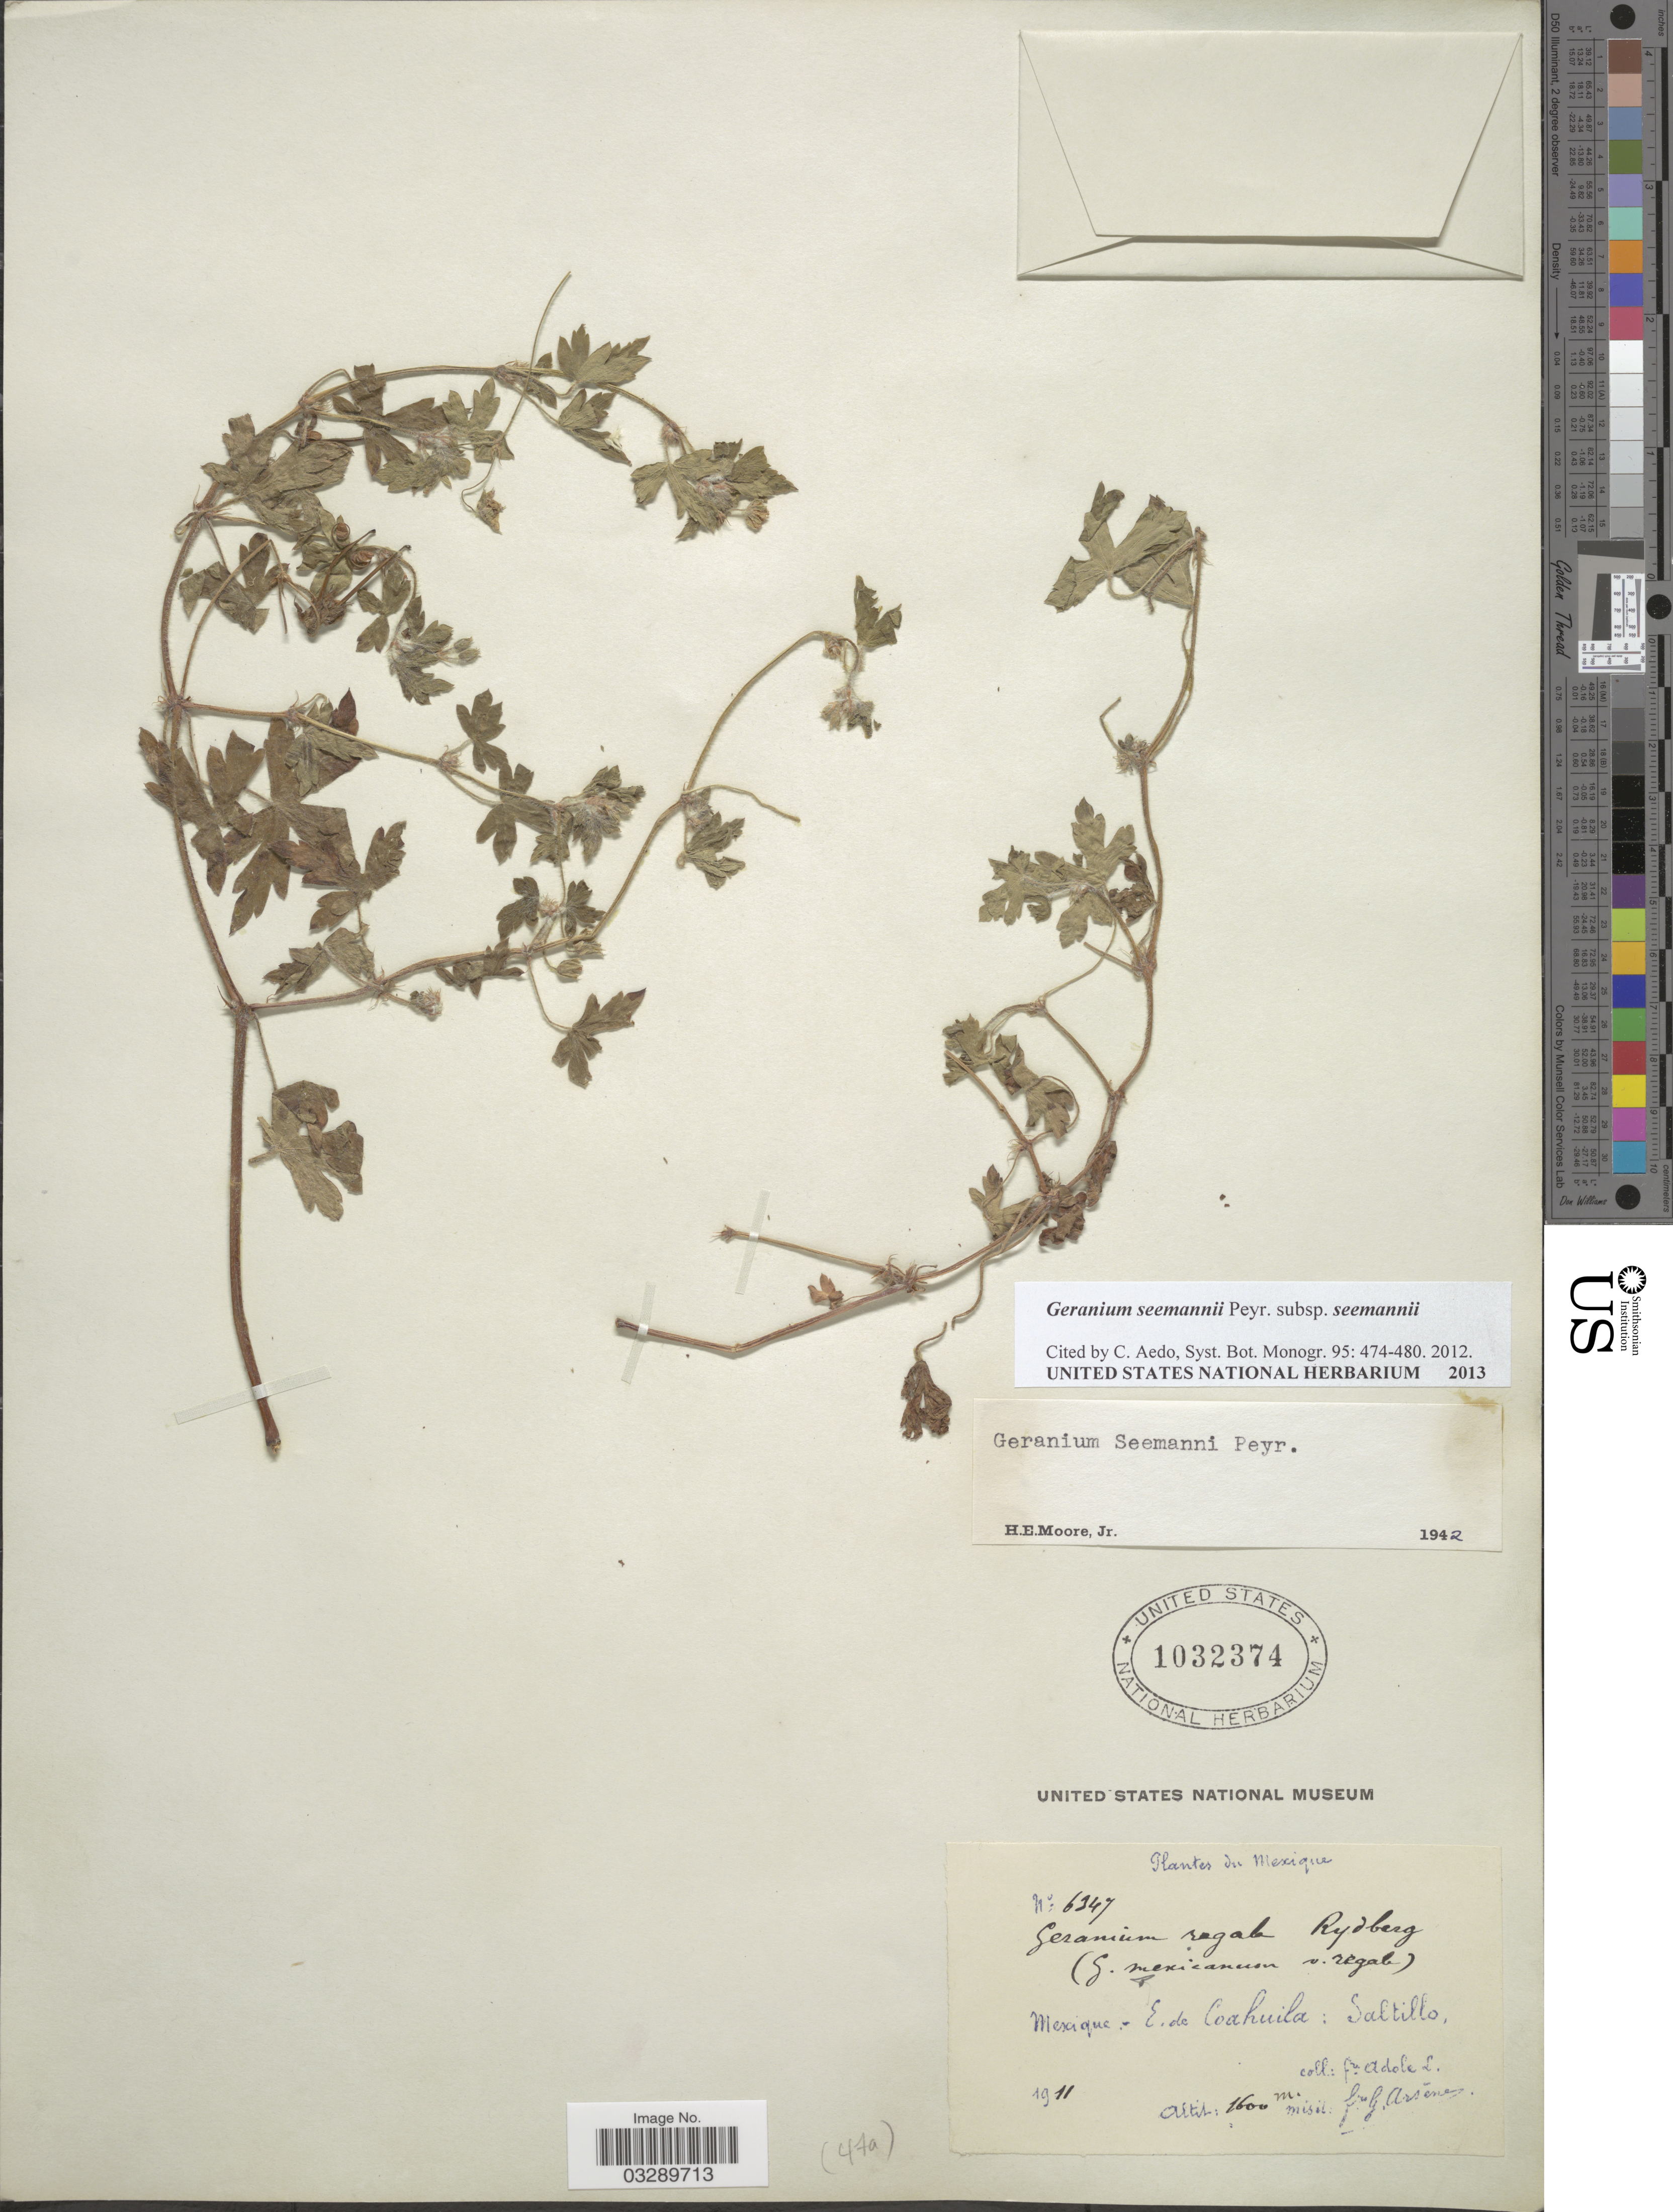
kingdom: Plantae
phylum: Tracheophyta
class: Magnoliopsida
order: Geraniales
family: Geraniaceae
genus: Geranium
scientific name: Geranium seemannii subsp. seemannii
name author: Peyr.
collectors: F. Adole & Bro. G. Arsène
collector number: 6347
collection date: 1911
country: Mexico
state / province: Coahuila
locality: E. de Coahuila: Saltillo.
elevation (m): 1600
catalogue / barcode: US 1032374